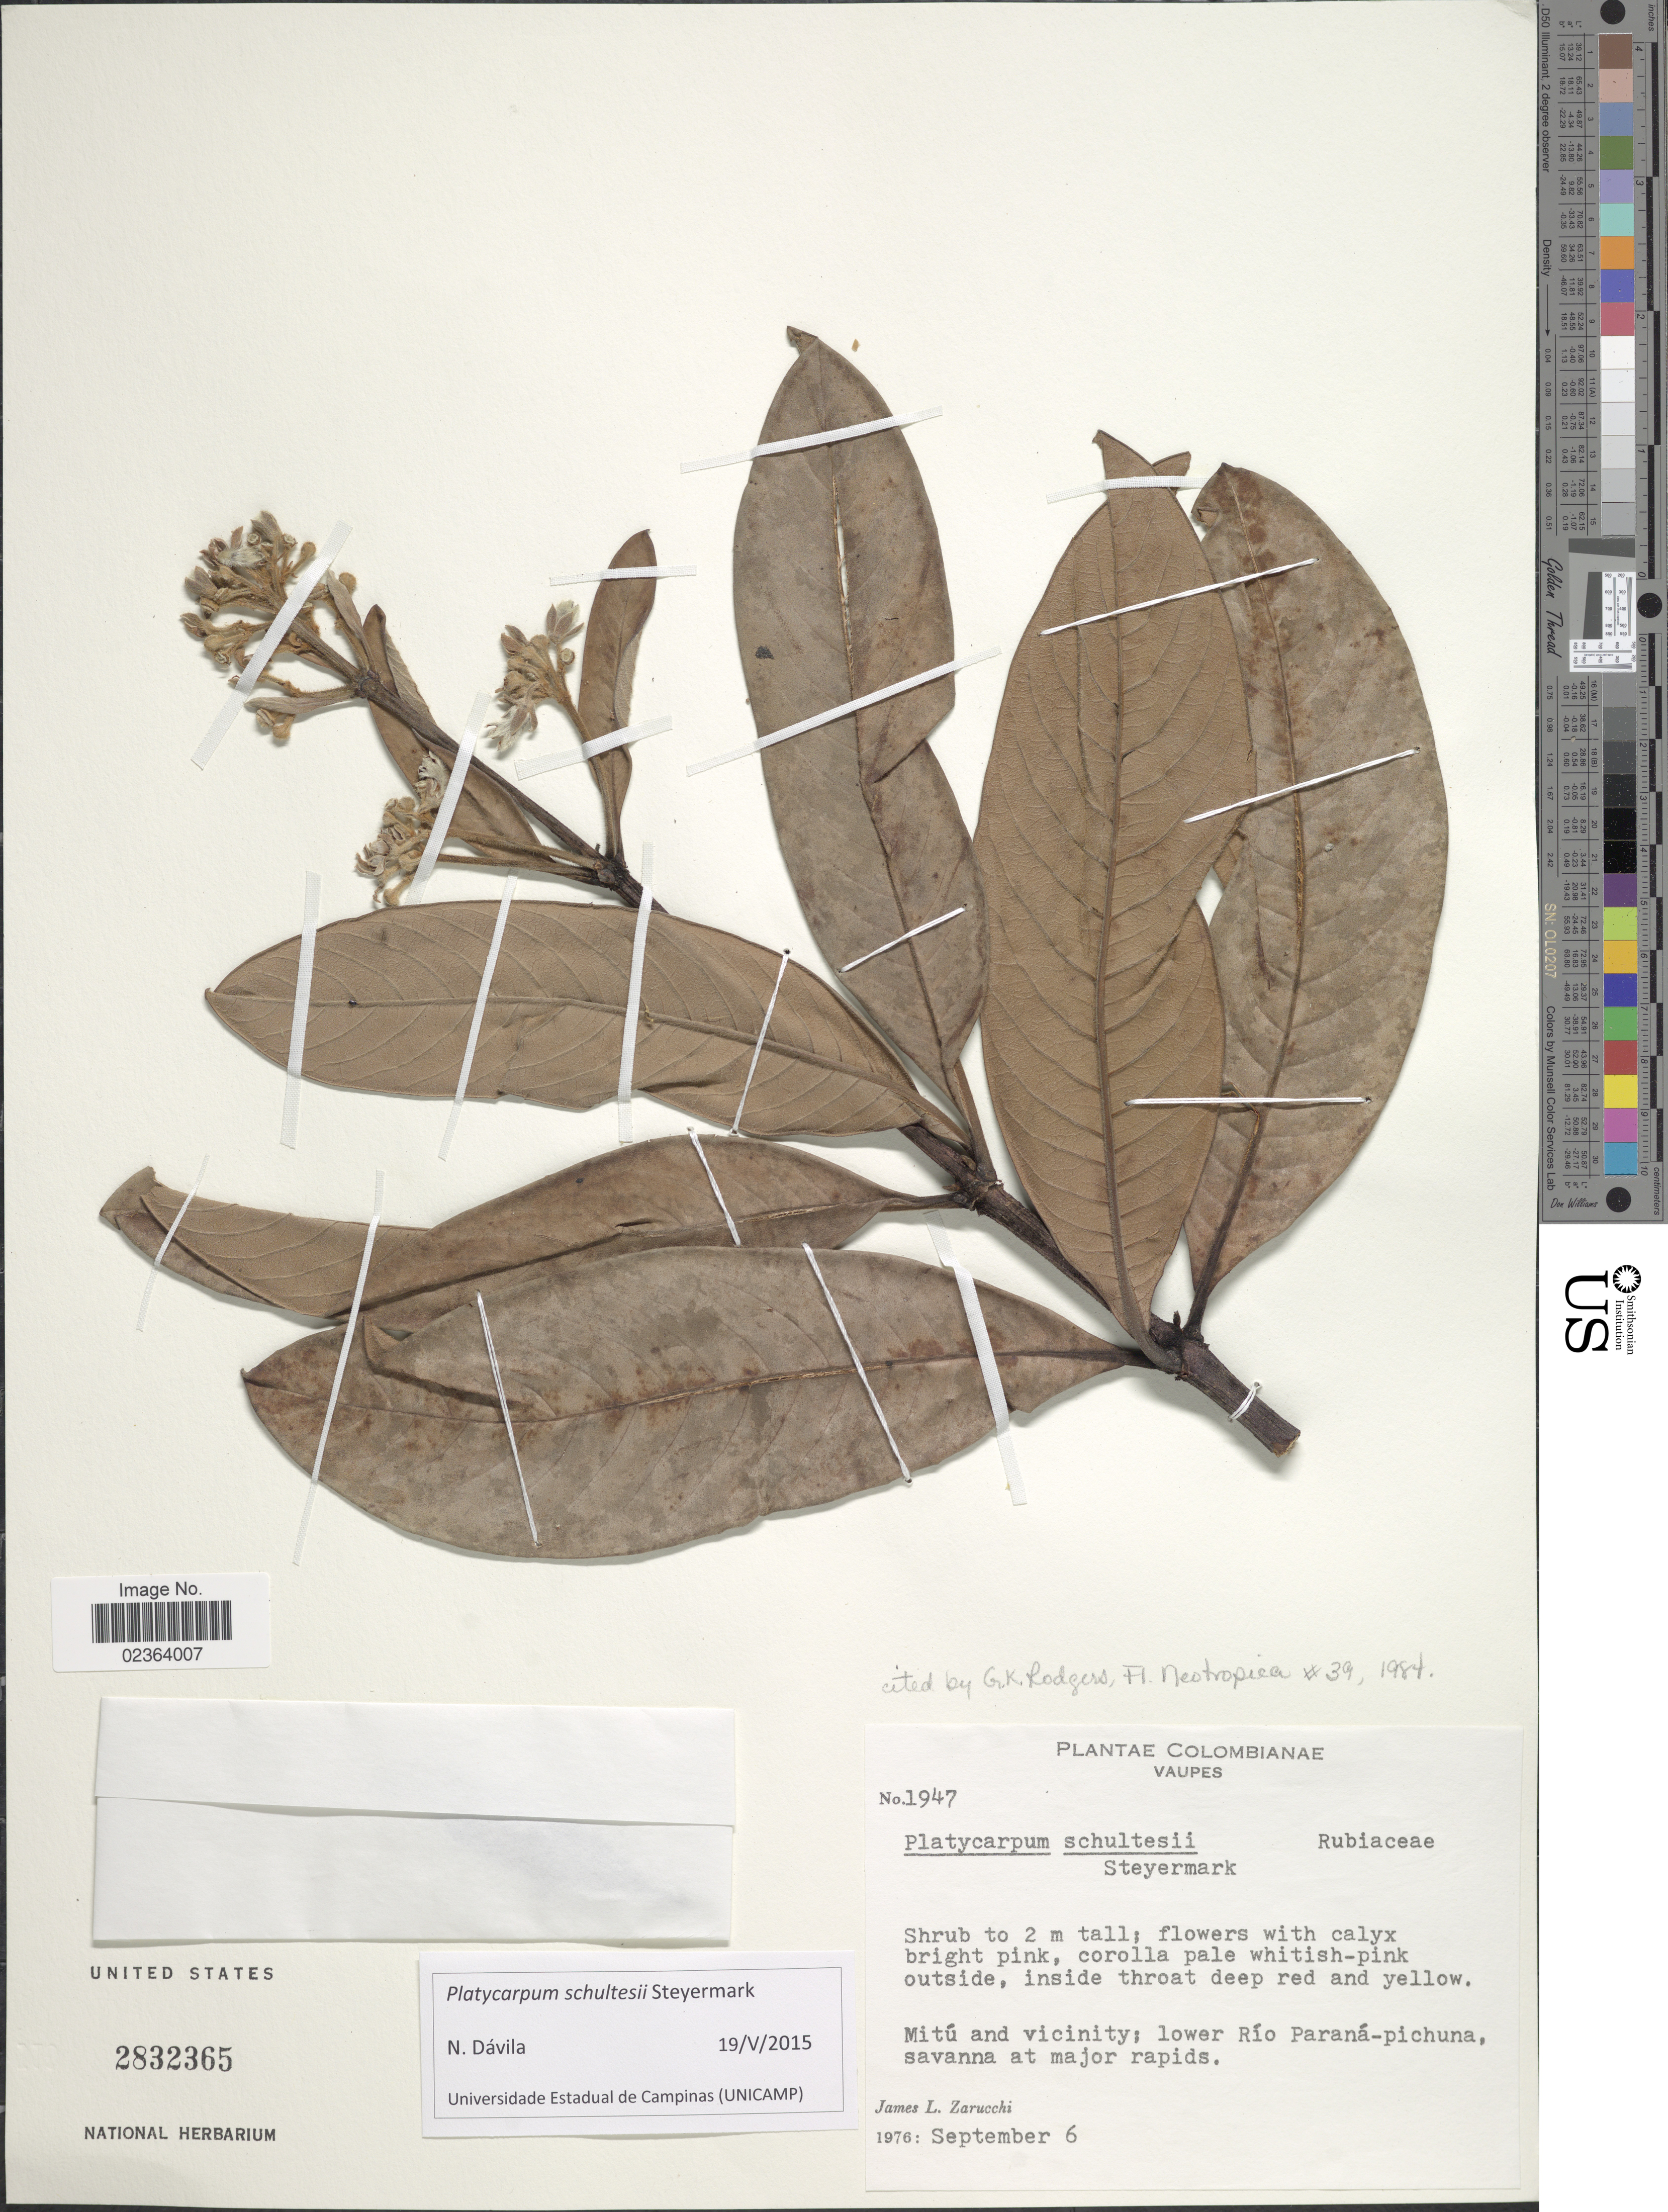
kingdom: Plantae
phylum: Tracheophyta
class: Magnoliopsida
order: Gentianales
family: Rubiaceae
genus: Platycarpum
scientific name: Platycarpum schultesii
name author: Steyerm.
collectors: J. L. Zarucchi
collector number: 1947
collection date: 1976-09-06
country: Colombia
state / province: Vaupés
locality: Mitu and vicinity, lower Rio Parana-pichuna, savanna at major rapids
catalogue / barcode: US 2832365